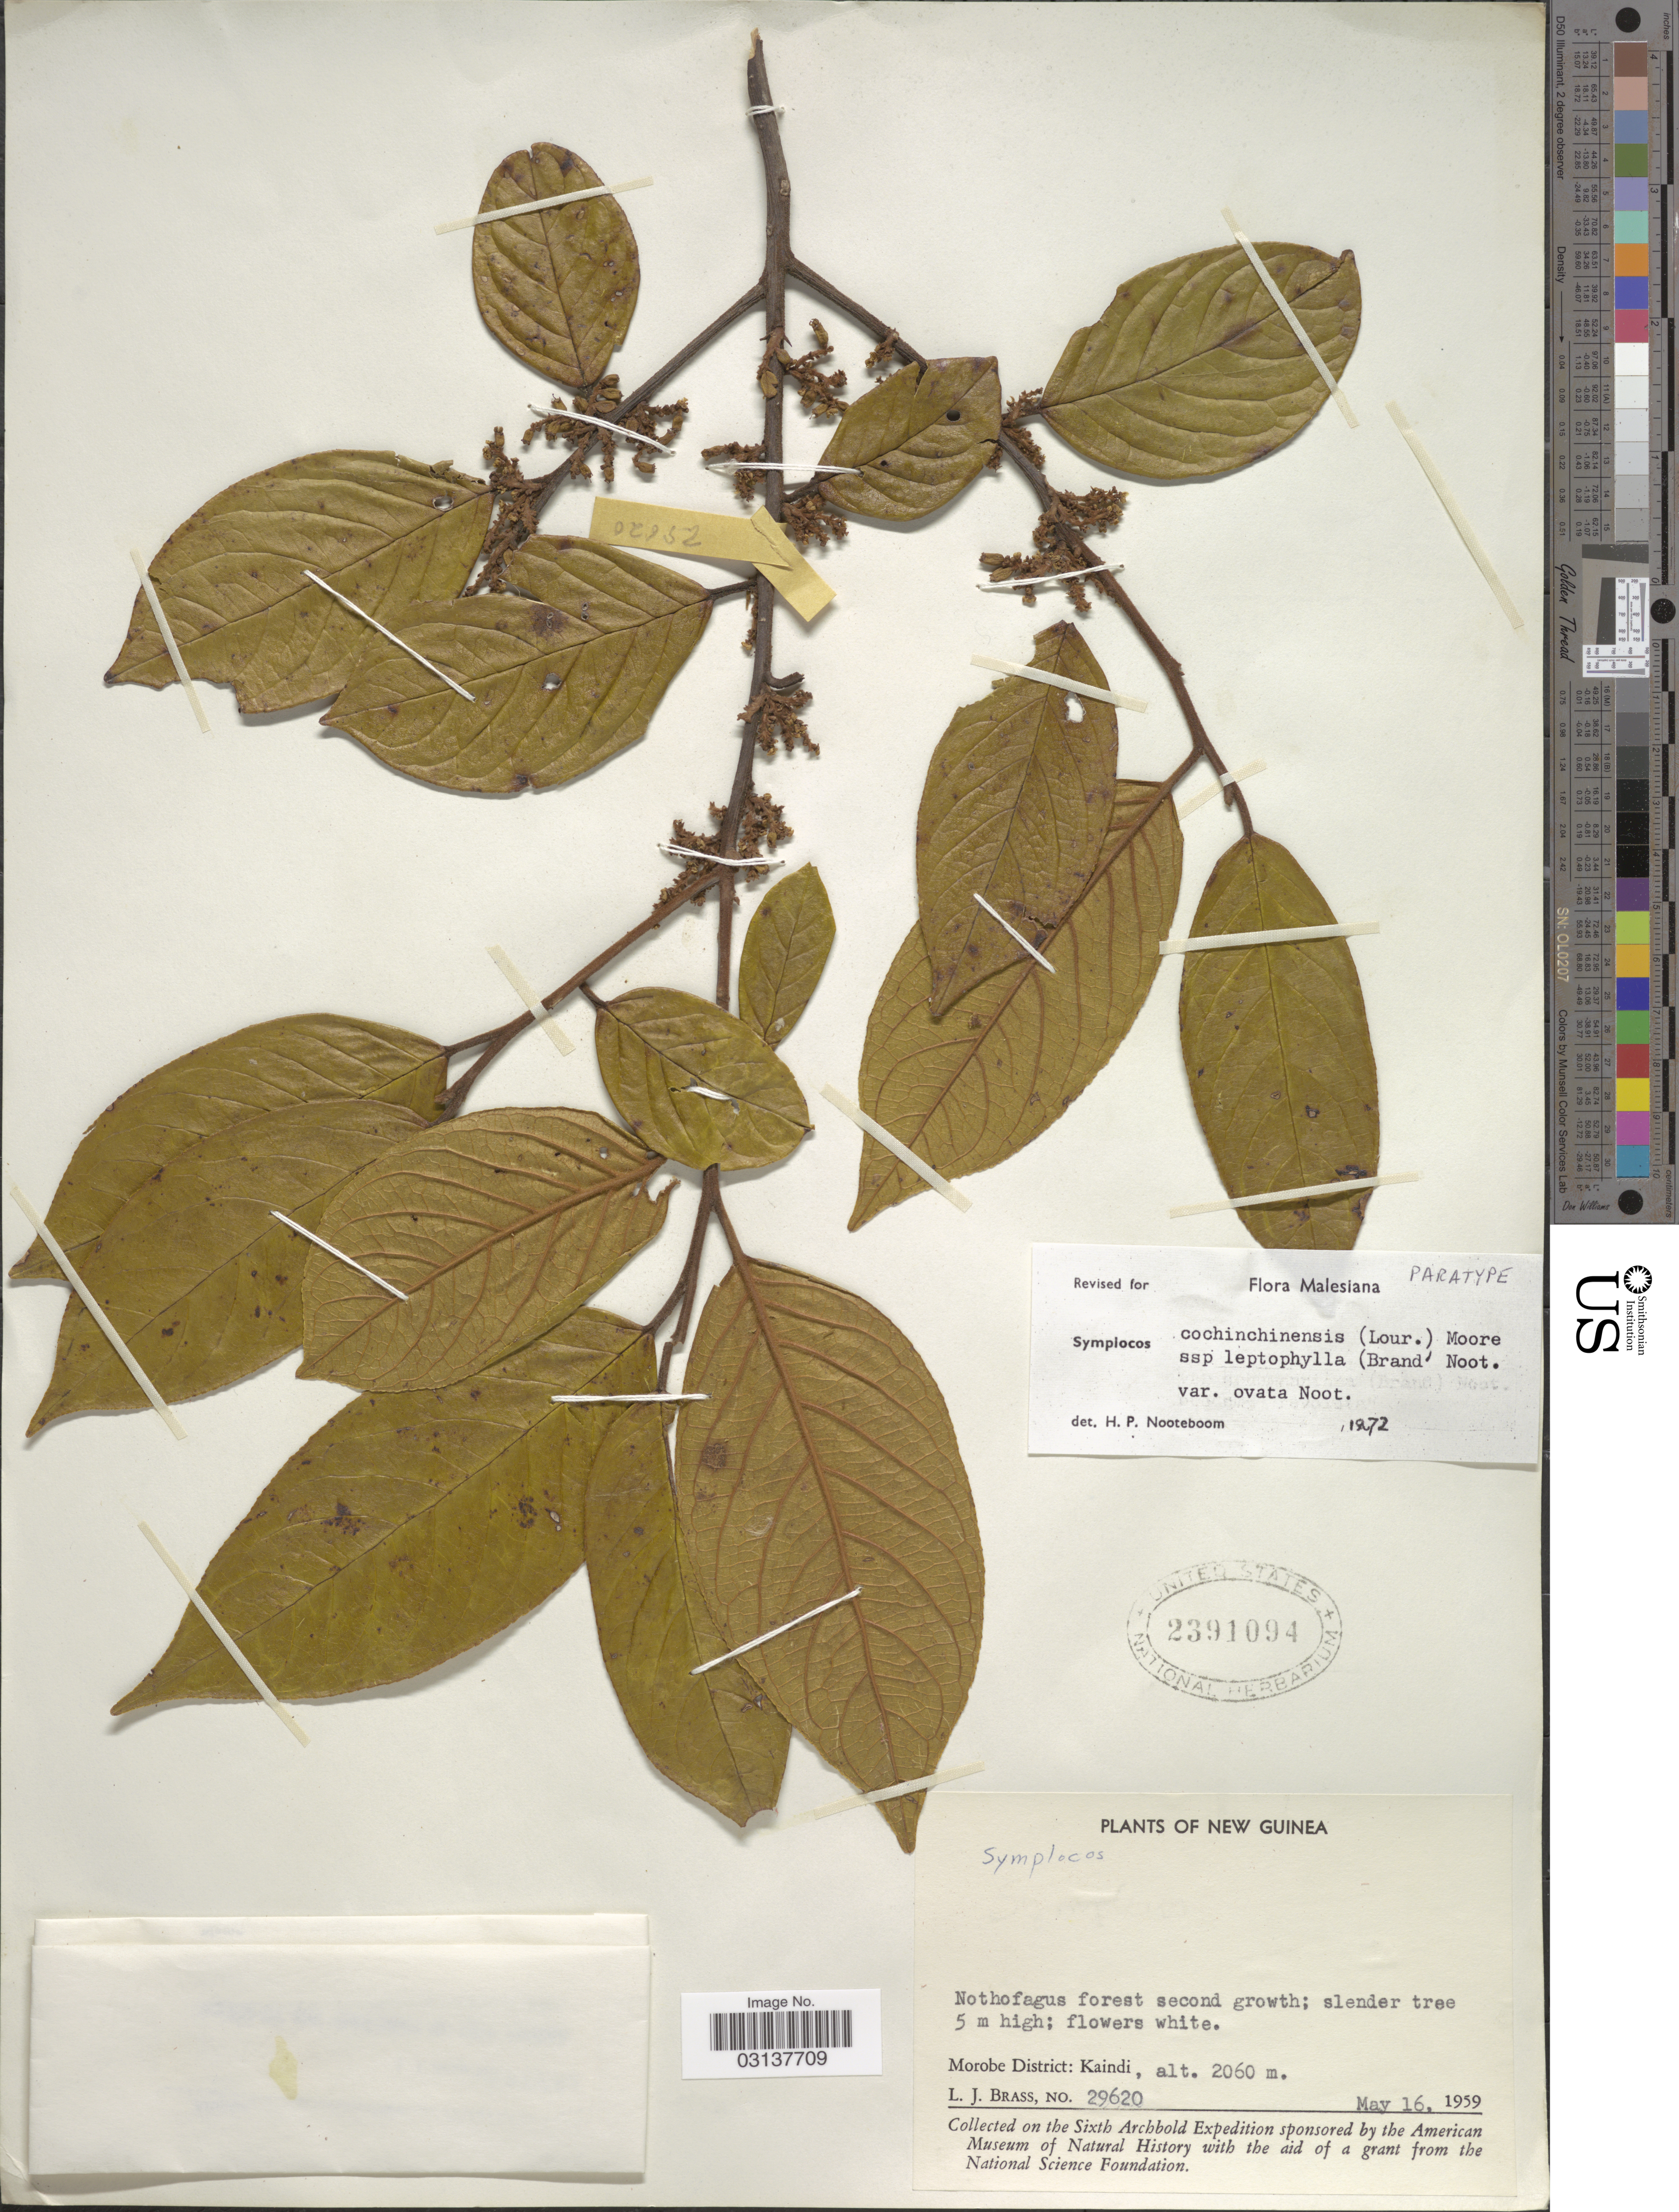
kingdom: Plantae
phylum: Tracheophyta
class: Magnoliopsida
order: Ericales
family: Symplocaceae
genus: Symplocos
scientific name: Symplocos cochinchinensis var. ovata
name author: Noot.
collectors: L. J. Brass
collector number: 29620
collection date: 1959-05-16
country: Papua New Guinea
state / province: Morobe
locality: Morobe District: Kaindi.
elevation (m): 2060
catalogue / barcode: US 2391094